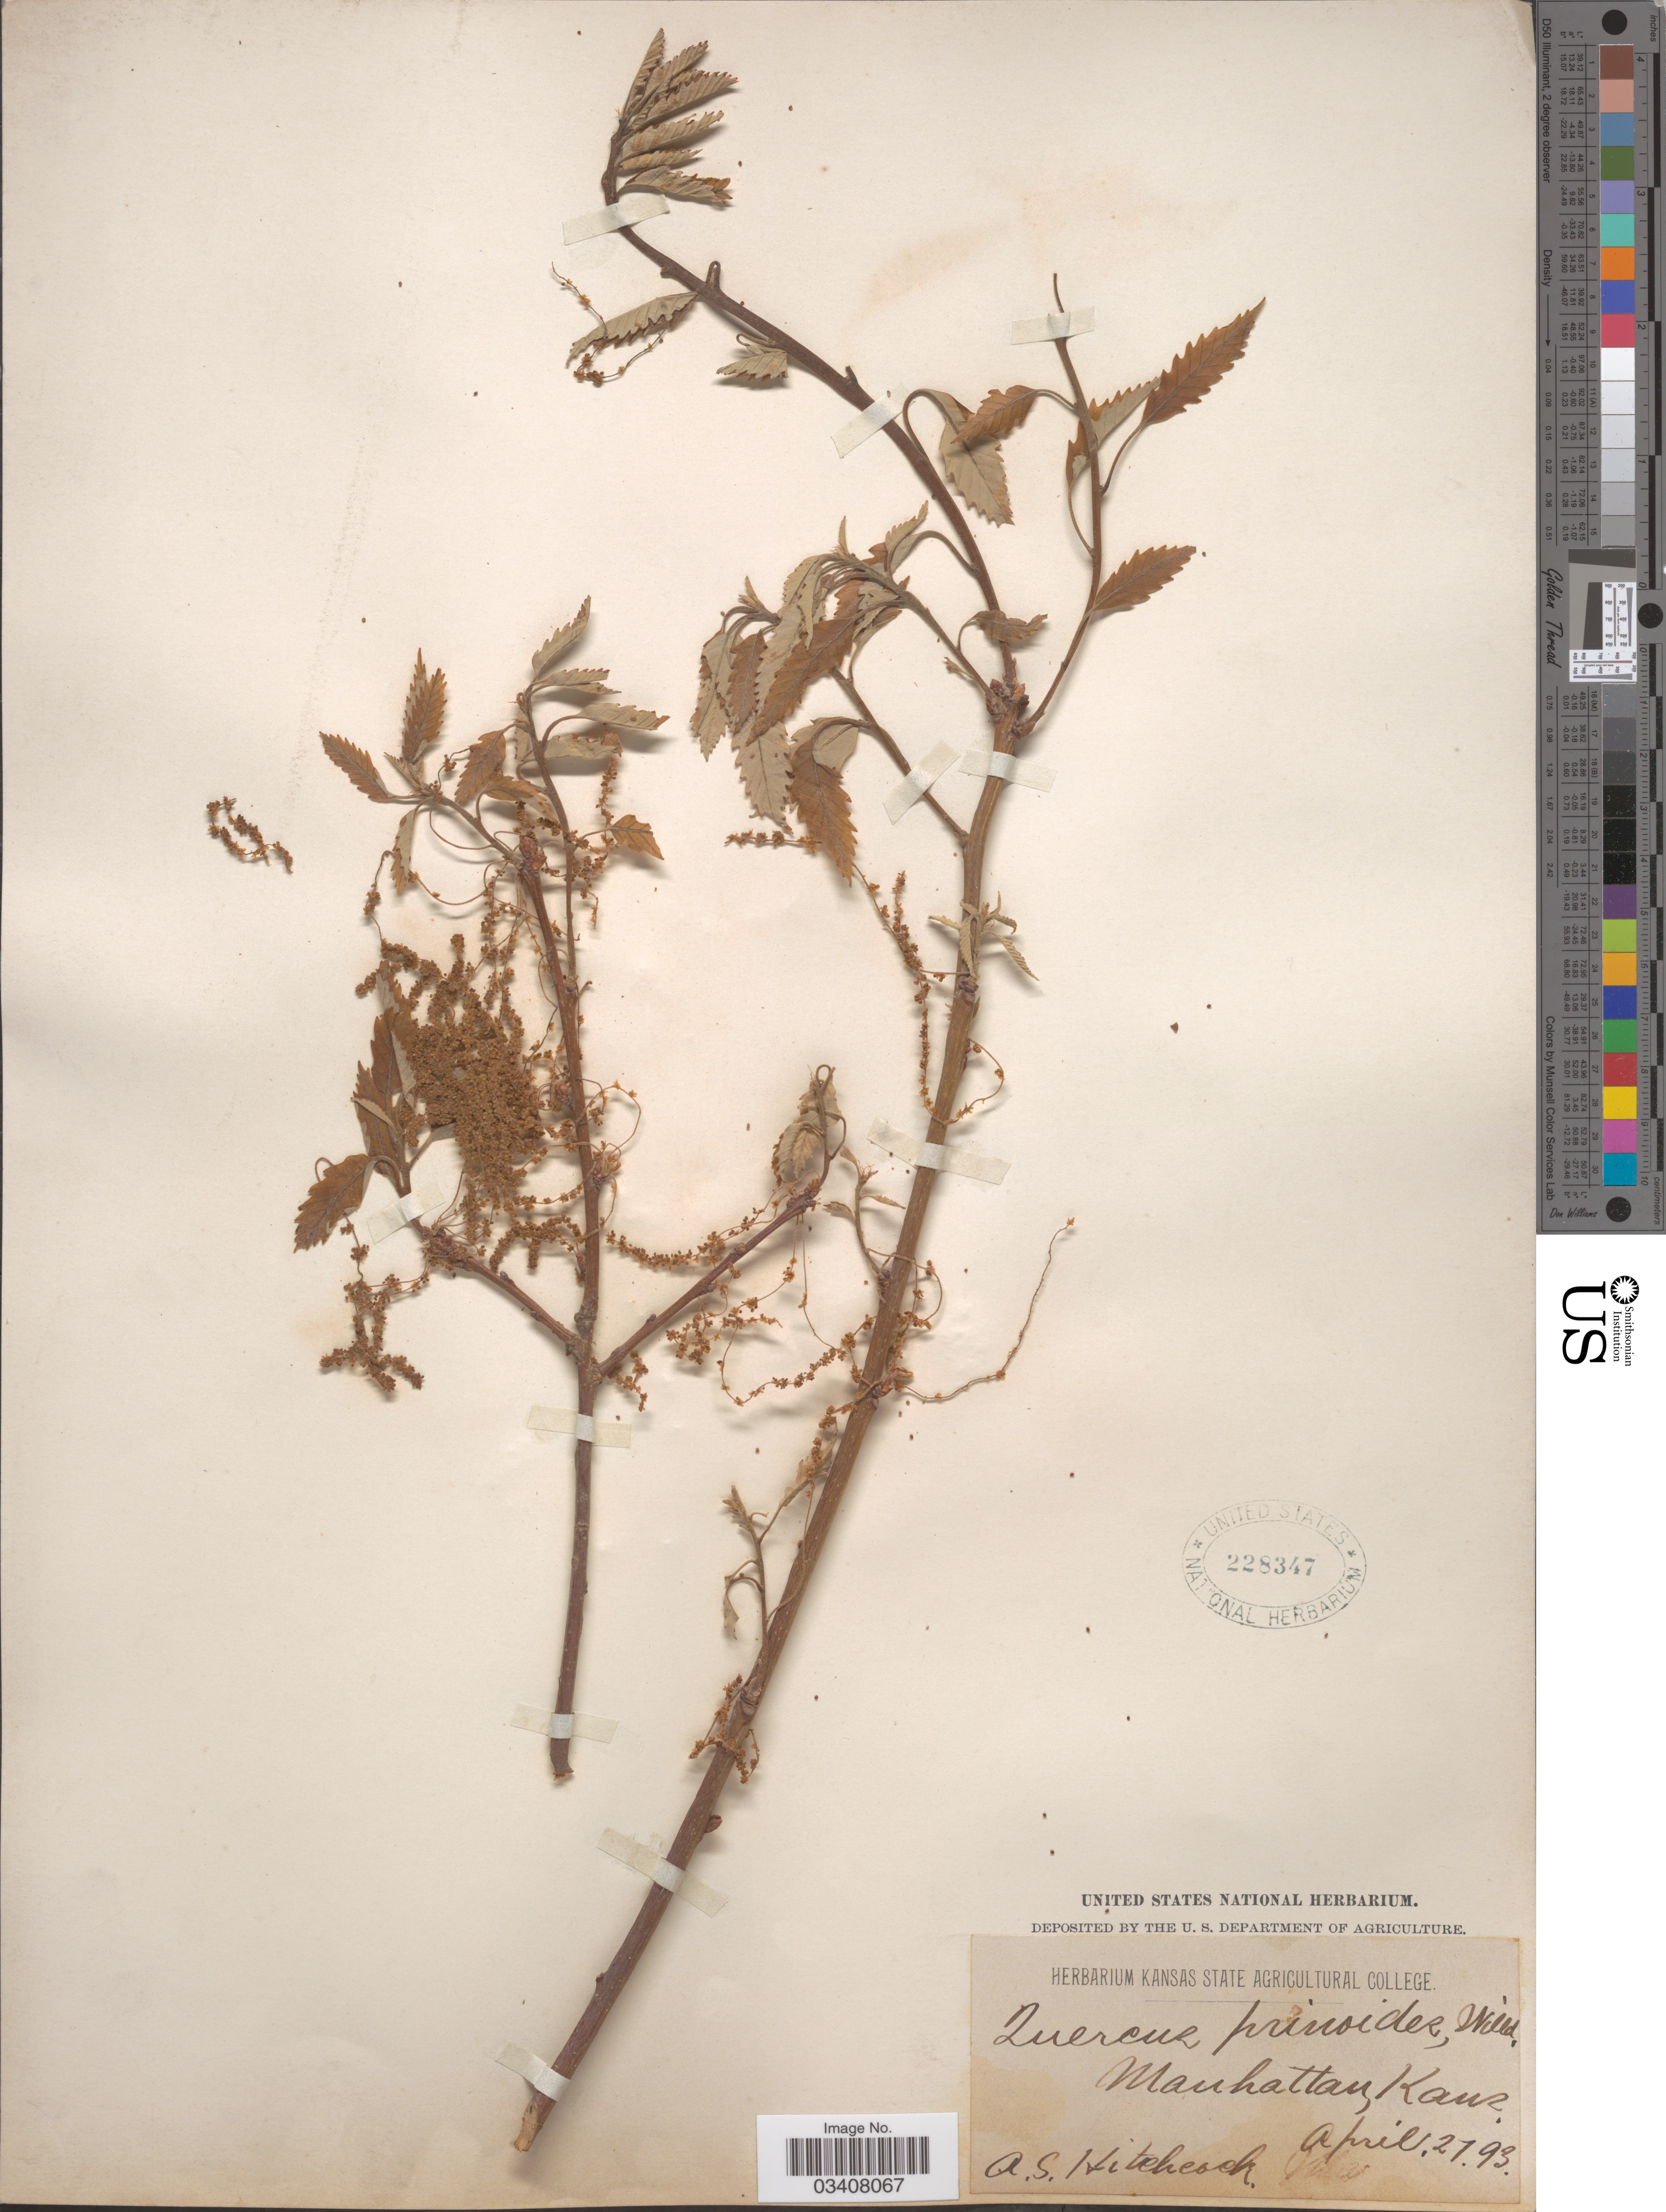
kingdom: Plantae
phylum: Tracheophyta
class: Magnoliopsida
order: Fagales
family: Fagaceae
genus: Quercus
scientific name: Quercus prinoides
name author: Willd.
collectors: A. S. Hitchcock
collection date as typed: Transcribed d/m/y: 27/4/93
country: United States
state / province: Kansas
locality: Manhattan.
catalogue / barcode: US 228347